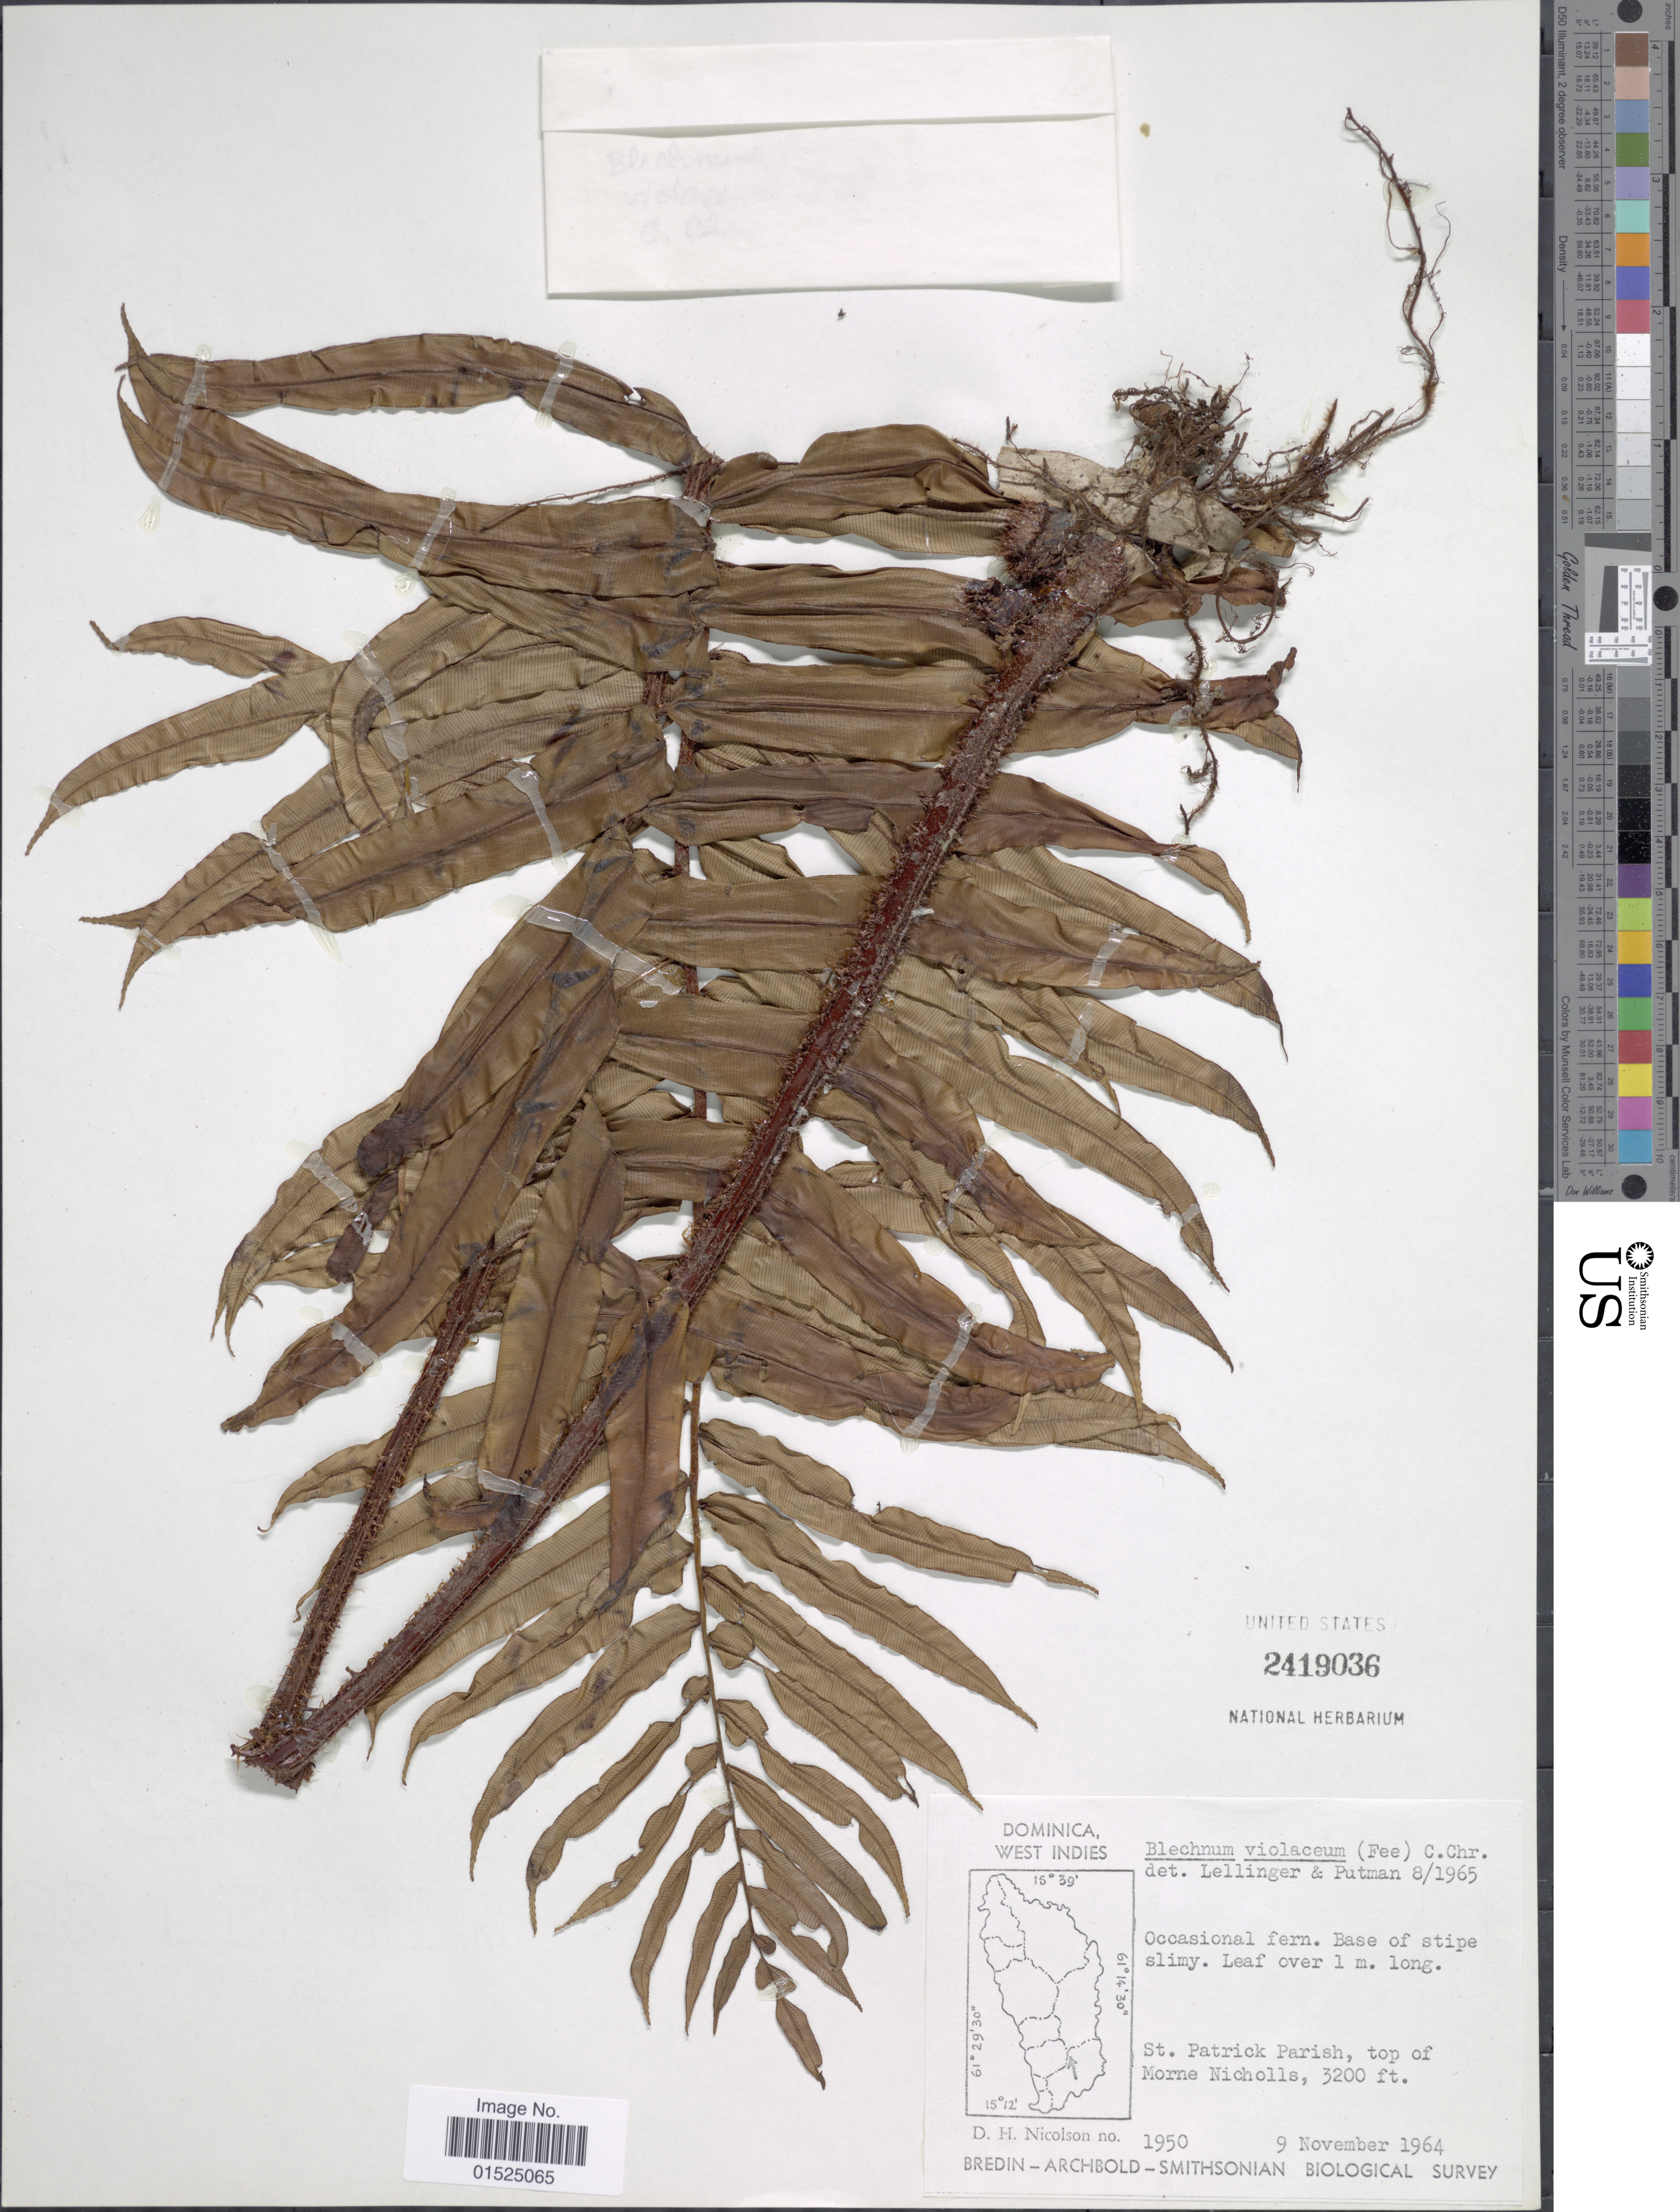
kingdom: Plantae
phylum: Tracheophyta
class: Polypodiopsida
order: Polypodiales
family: Blechnaceae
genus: Blechnum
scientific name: Blechnum violaceum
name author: (Fée) C. Chr.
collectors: D. H. Nicolson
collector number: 1950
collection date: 1964-11-09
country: Dominica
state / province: St. Patrick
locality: Top of the Morne Nicholls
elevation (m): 975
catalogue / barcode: US 2419036